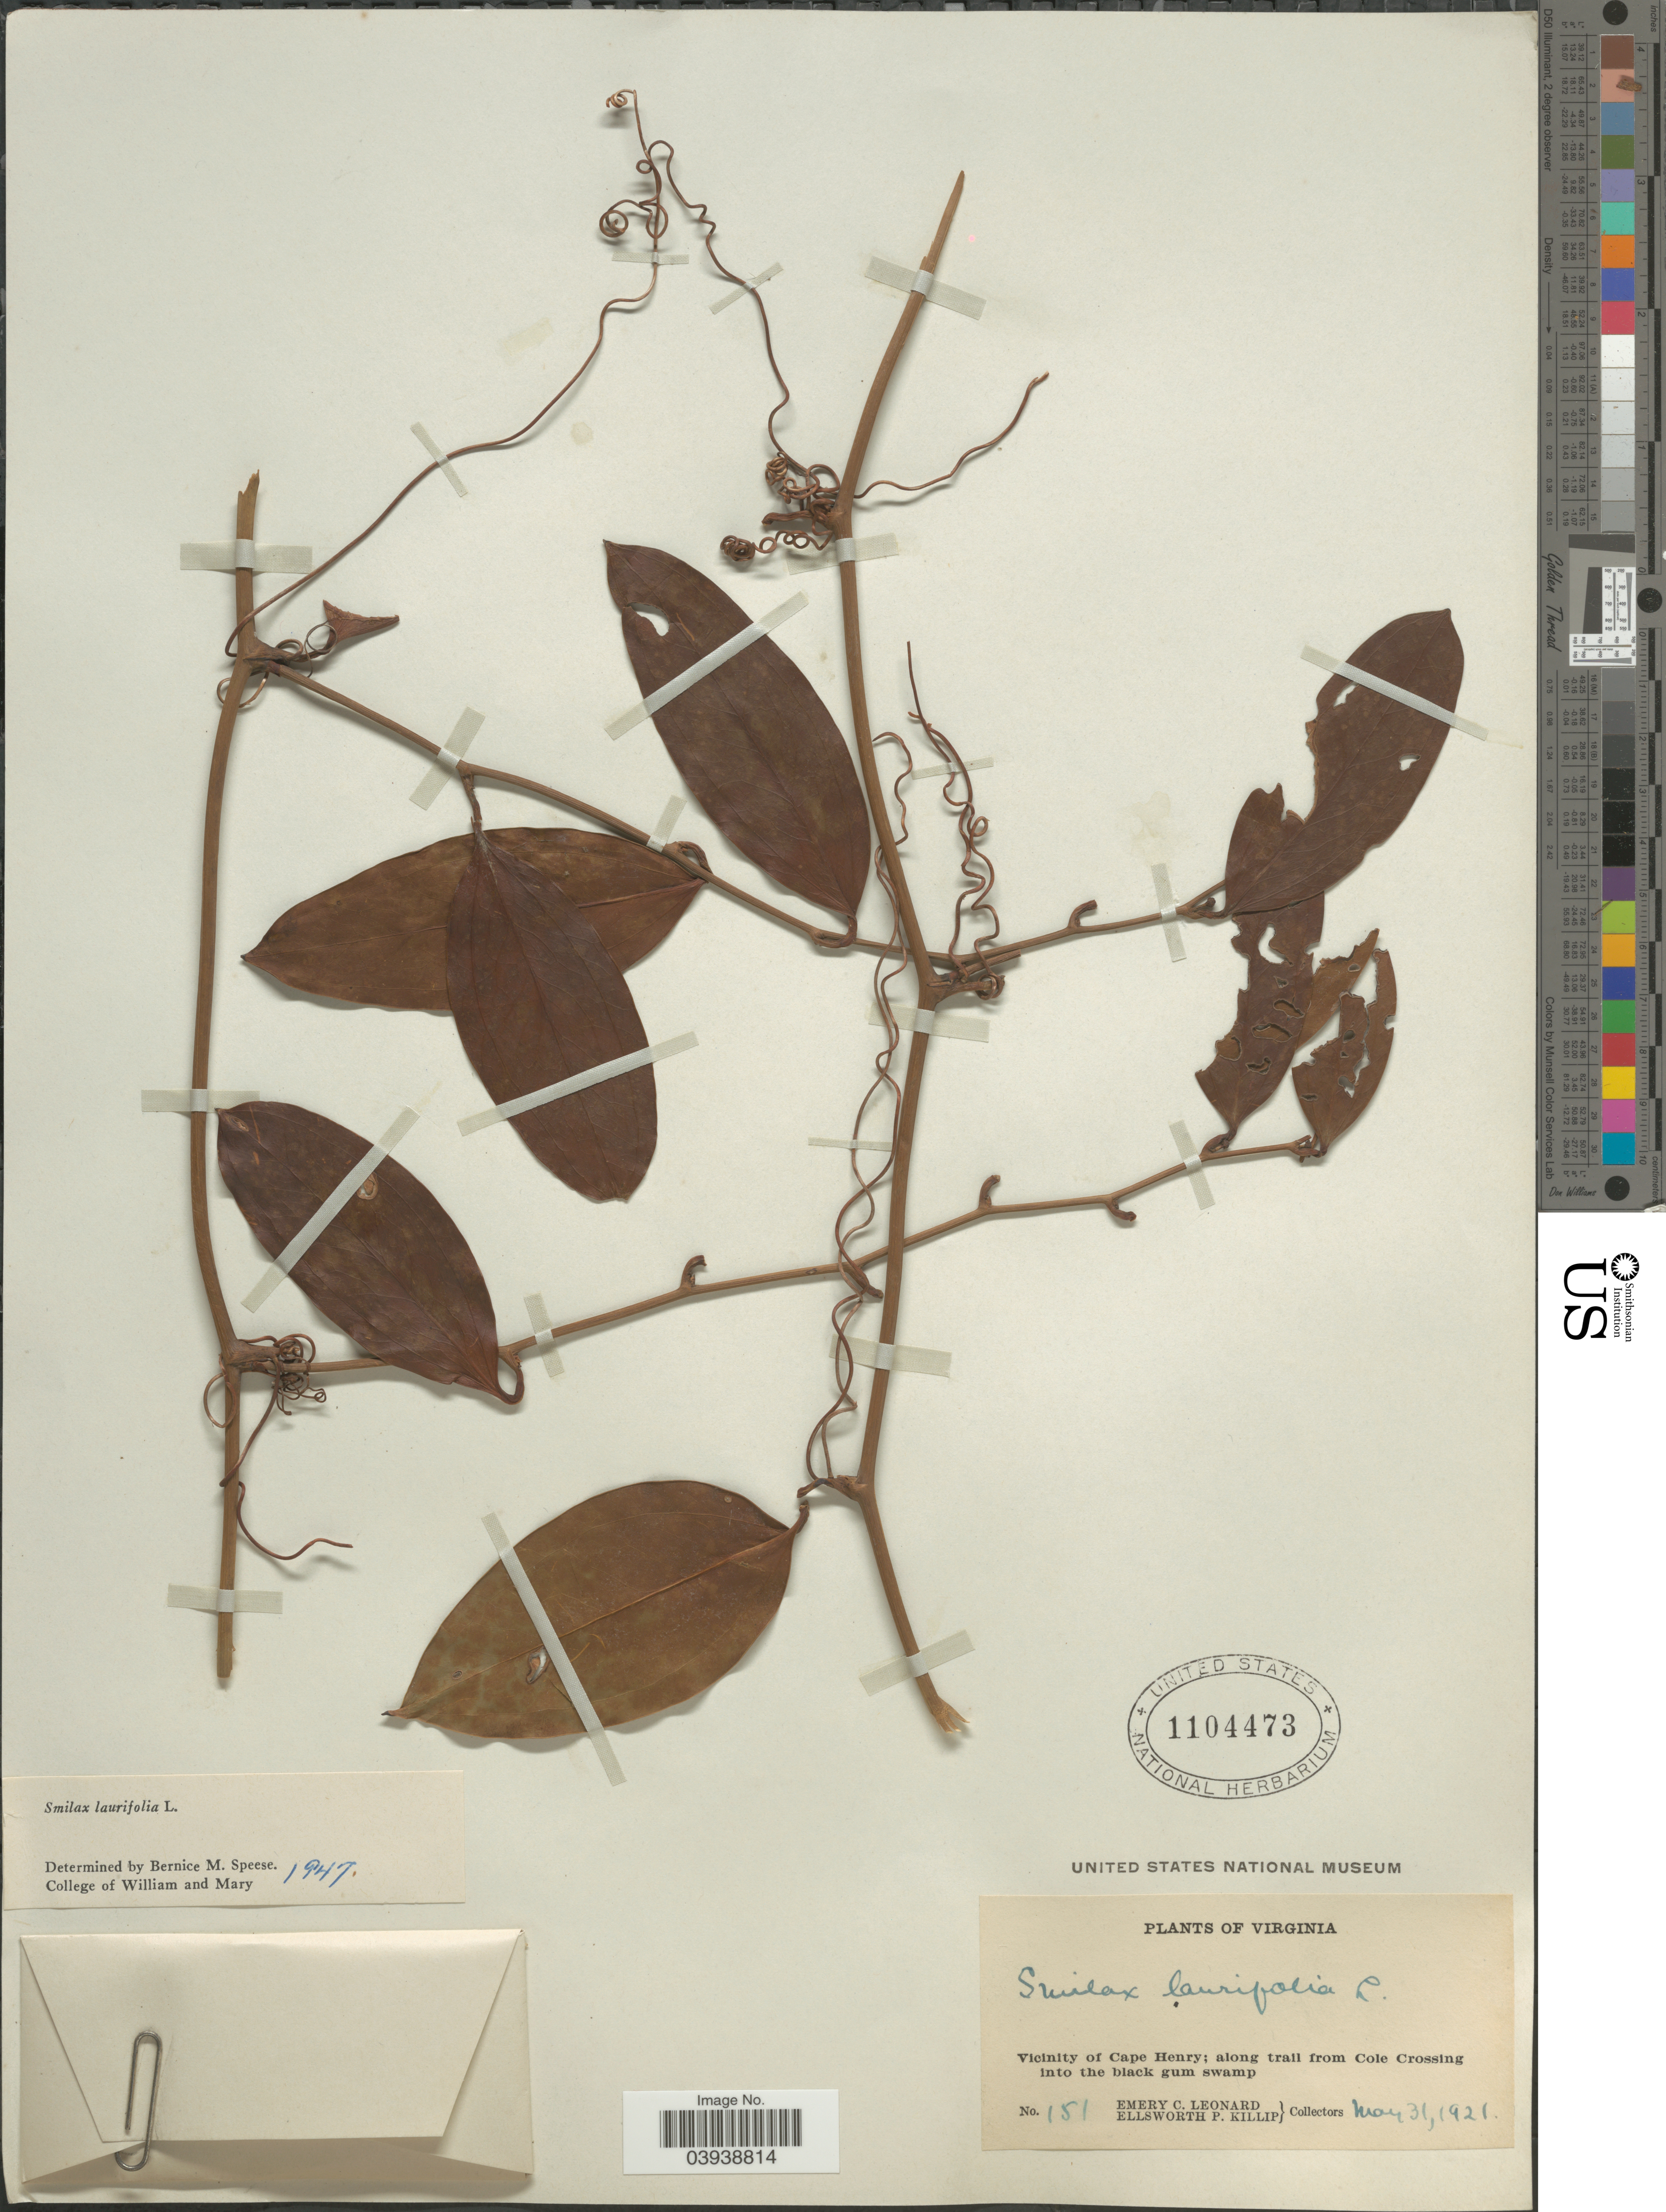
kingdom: Plantae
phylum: Tracheophyta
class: Liliopsida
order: Liliales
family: Smilacaceae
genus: Smilax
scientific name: Smilax laurifolia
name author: L.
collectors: E. C. Leonard & E. P. Killip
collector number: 151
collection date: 1921-05-31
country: United States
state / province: Virginia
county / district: City of Virginia Beach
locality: Vicinity of Cape Henry; along trail from Cole Crossing into the black gum swamp.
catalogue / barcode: US 1104473